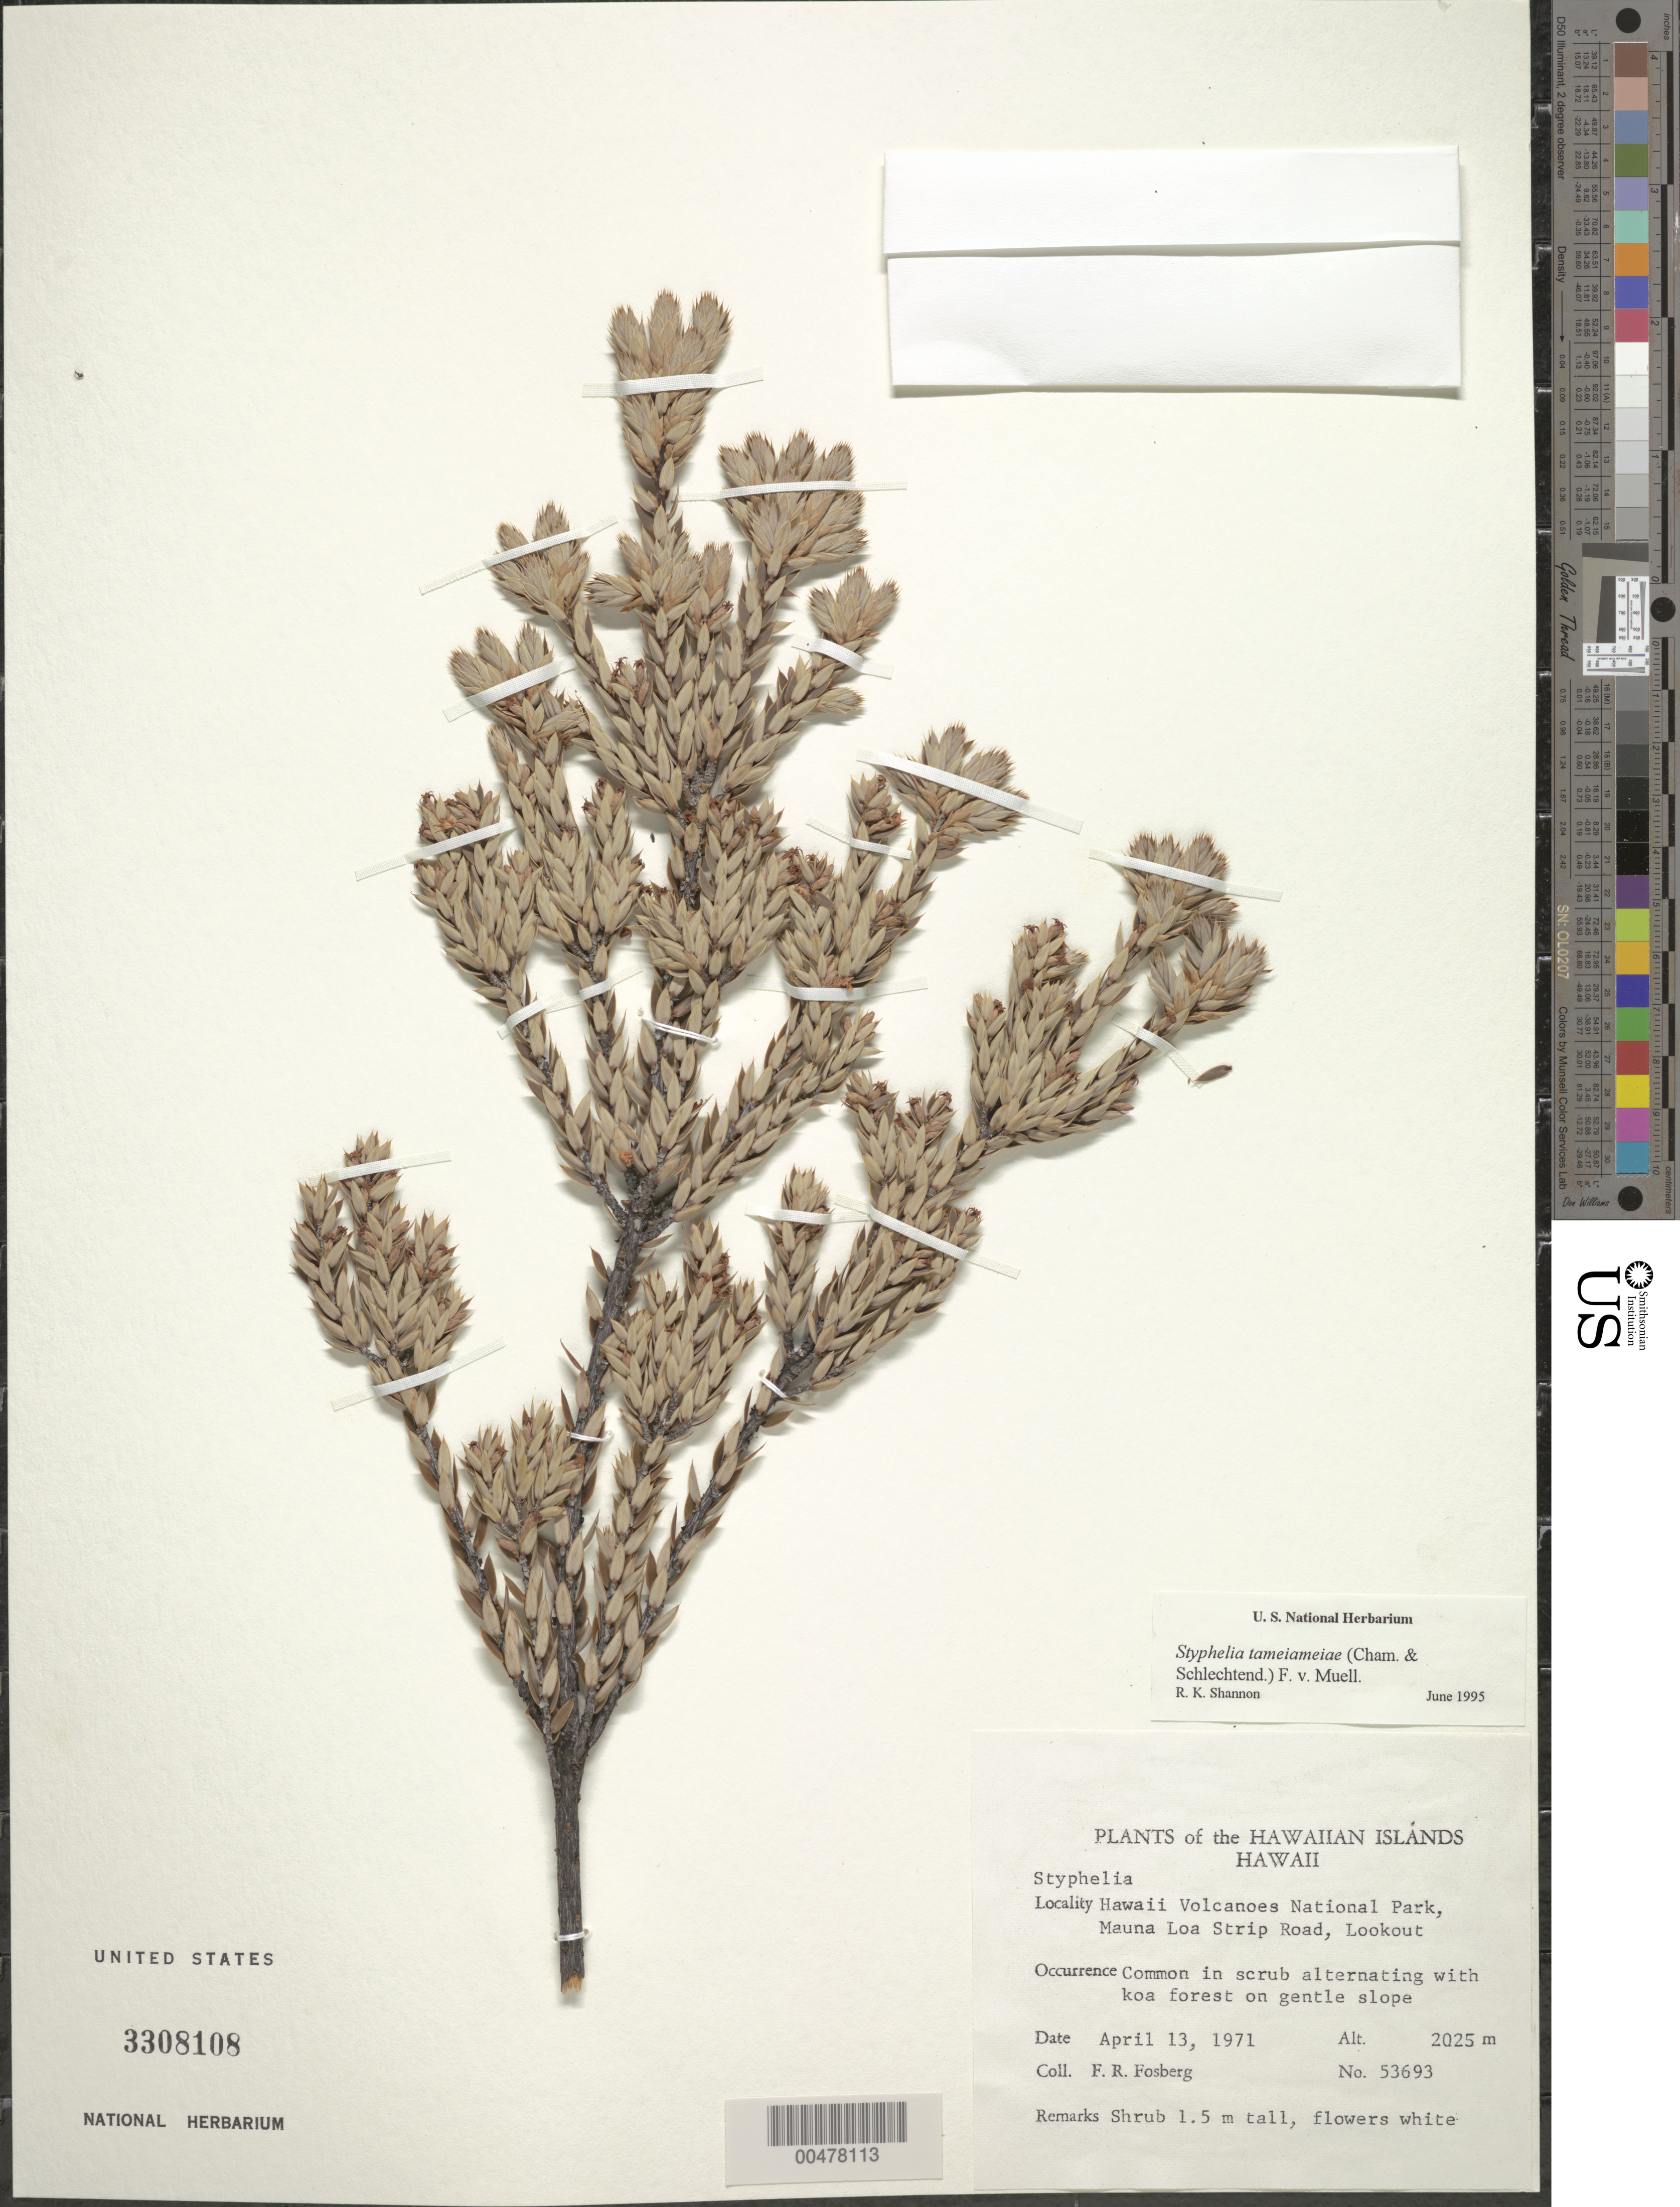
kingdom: Plantae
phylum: Tracheophyta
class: Magnoliopsida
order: Ericales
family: Ericaceae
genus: Leptecophylla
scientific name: Leptecophylla tameiameiae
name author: (Cham. & Schltdl.) C.M. Weiller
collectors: F. R. Fosberg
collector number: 53693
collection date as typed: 13 Apr 1971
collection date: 1971-04-13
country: United States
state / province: Hawaii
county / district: Hawaii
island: Hawaii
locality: Hawaii Volcanoes Nat Park, Mauna Loa Strip Rd, lookout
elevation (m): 2025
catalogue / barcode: US 3308108